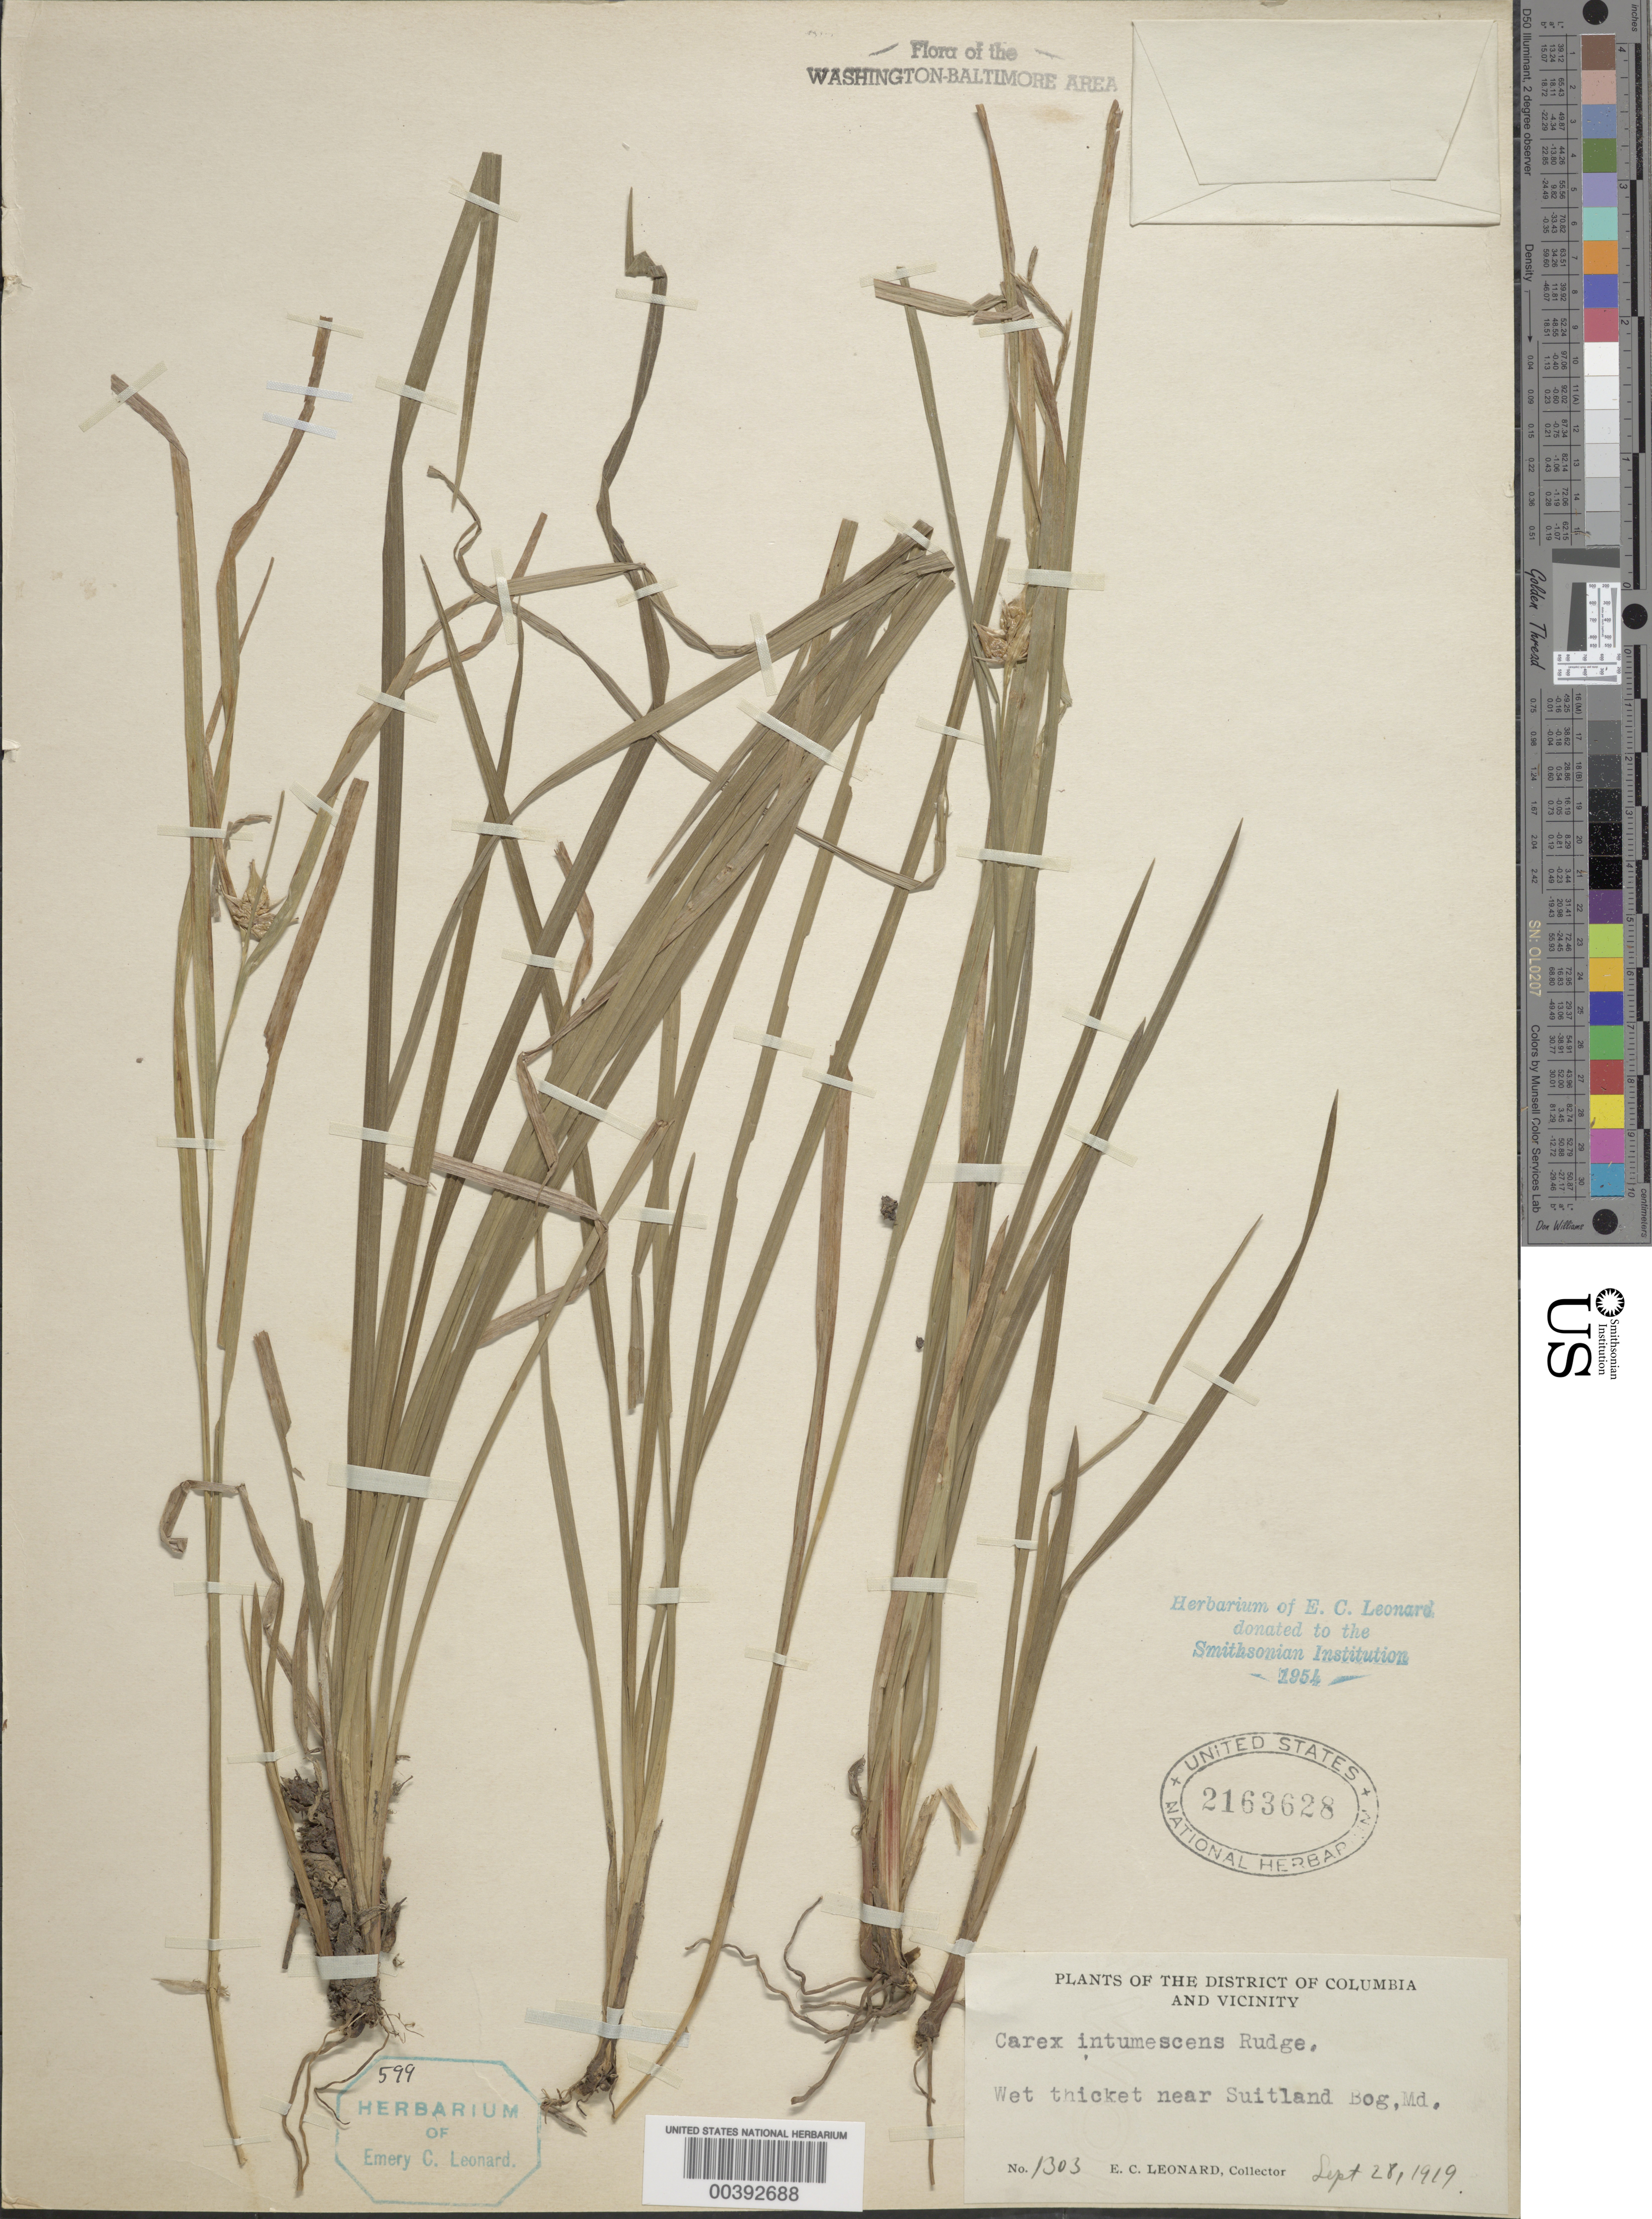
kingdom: Plantae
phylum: Tracheophyta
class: Liliopsida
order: Poales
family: Cyperaceae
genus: Carex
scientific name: Carex intumescens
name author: Rudge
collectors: E. C. Leonard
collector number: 1303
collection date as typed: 28 Sep 1919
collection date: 1919-09-28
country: United States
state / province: Maryland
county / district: Prince George's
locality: Suitland Bog vicinity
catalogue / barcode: US 2163628